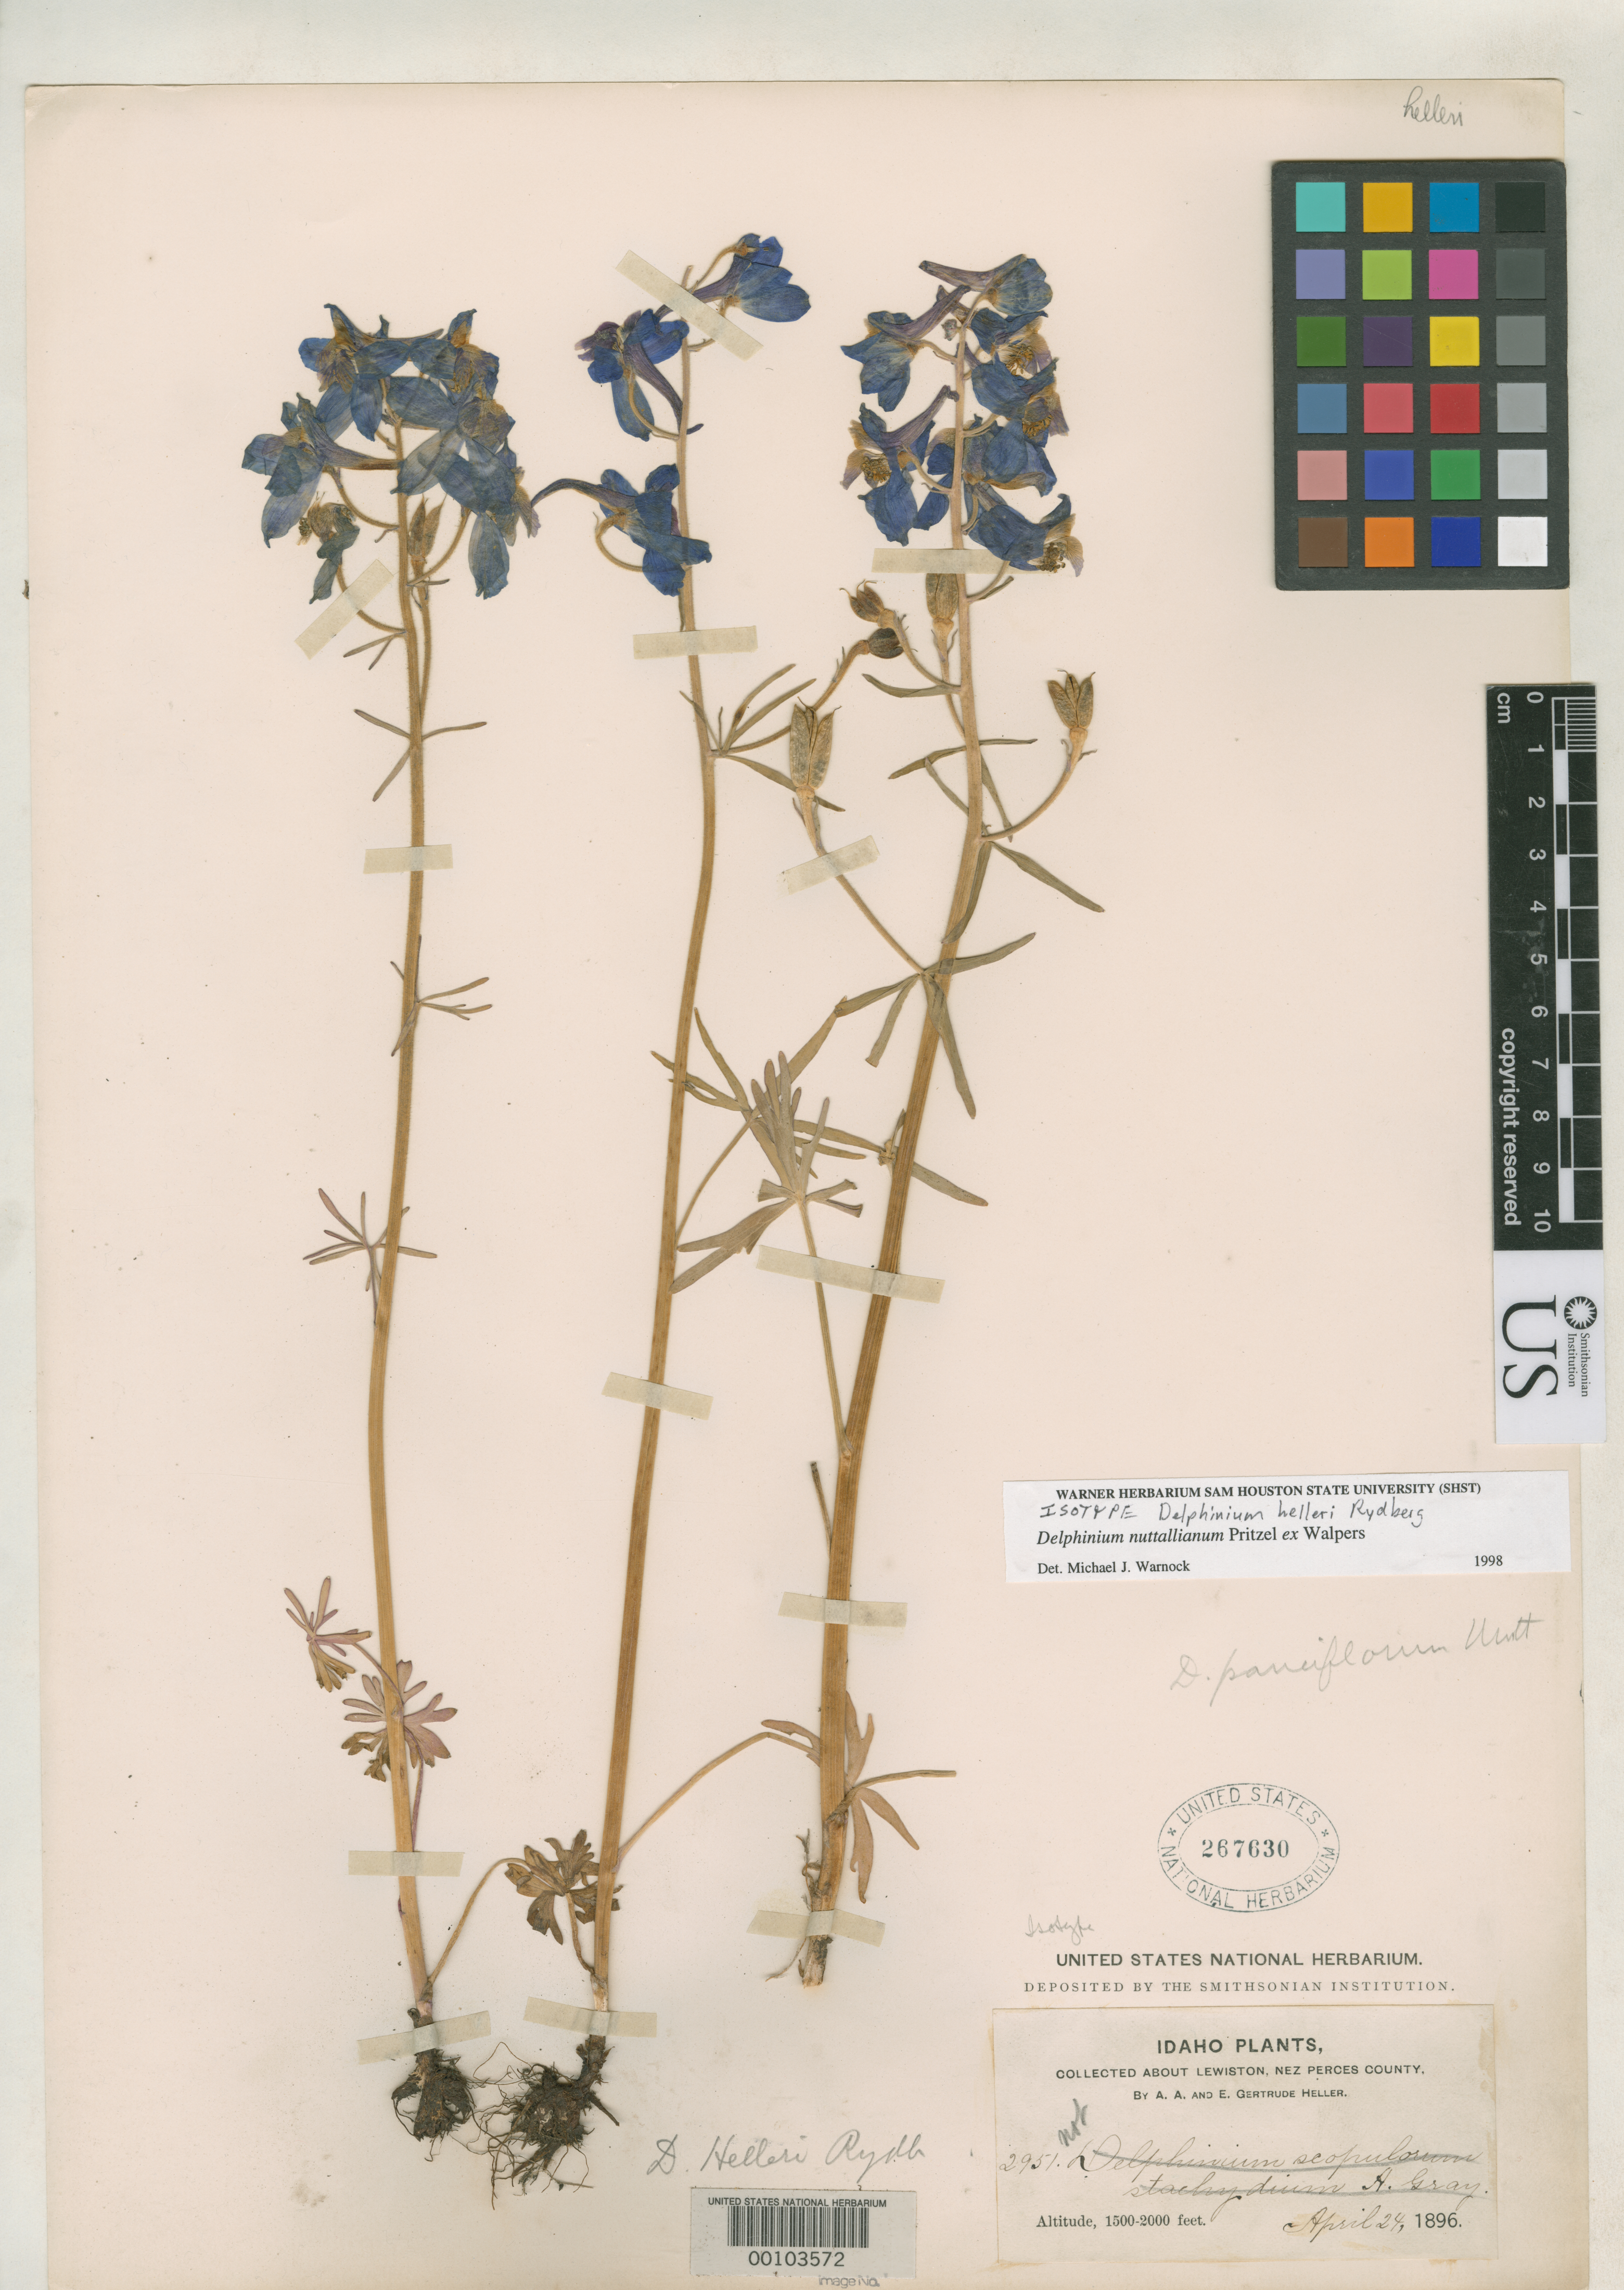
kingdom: Plantae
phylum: Tracheophyta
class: Magnoliopsida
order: Ranunculales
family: Ranunculaceae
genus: Delphinium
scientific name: Delphinium helleri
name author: Rydb.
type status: Isotype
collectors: A. A. Heller & E. G. Heller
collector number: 2951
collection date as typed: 24 Apr 1896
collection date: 1896-04-24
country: United States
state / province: Idaho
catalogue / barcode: US 267630